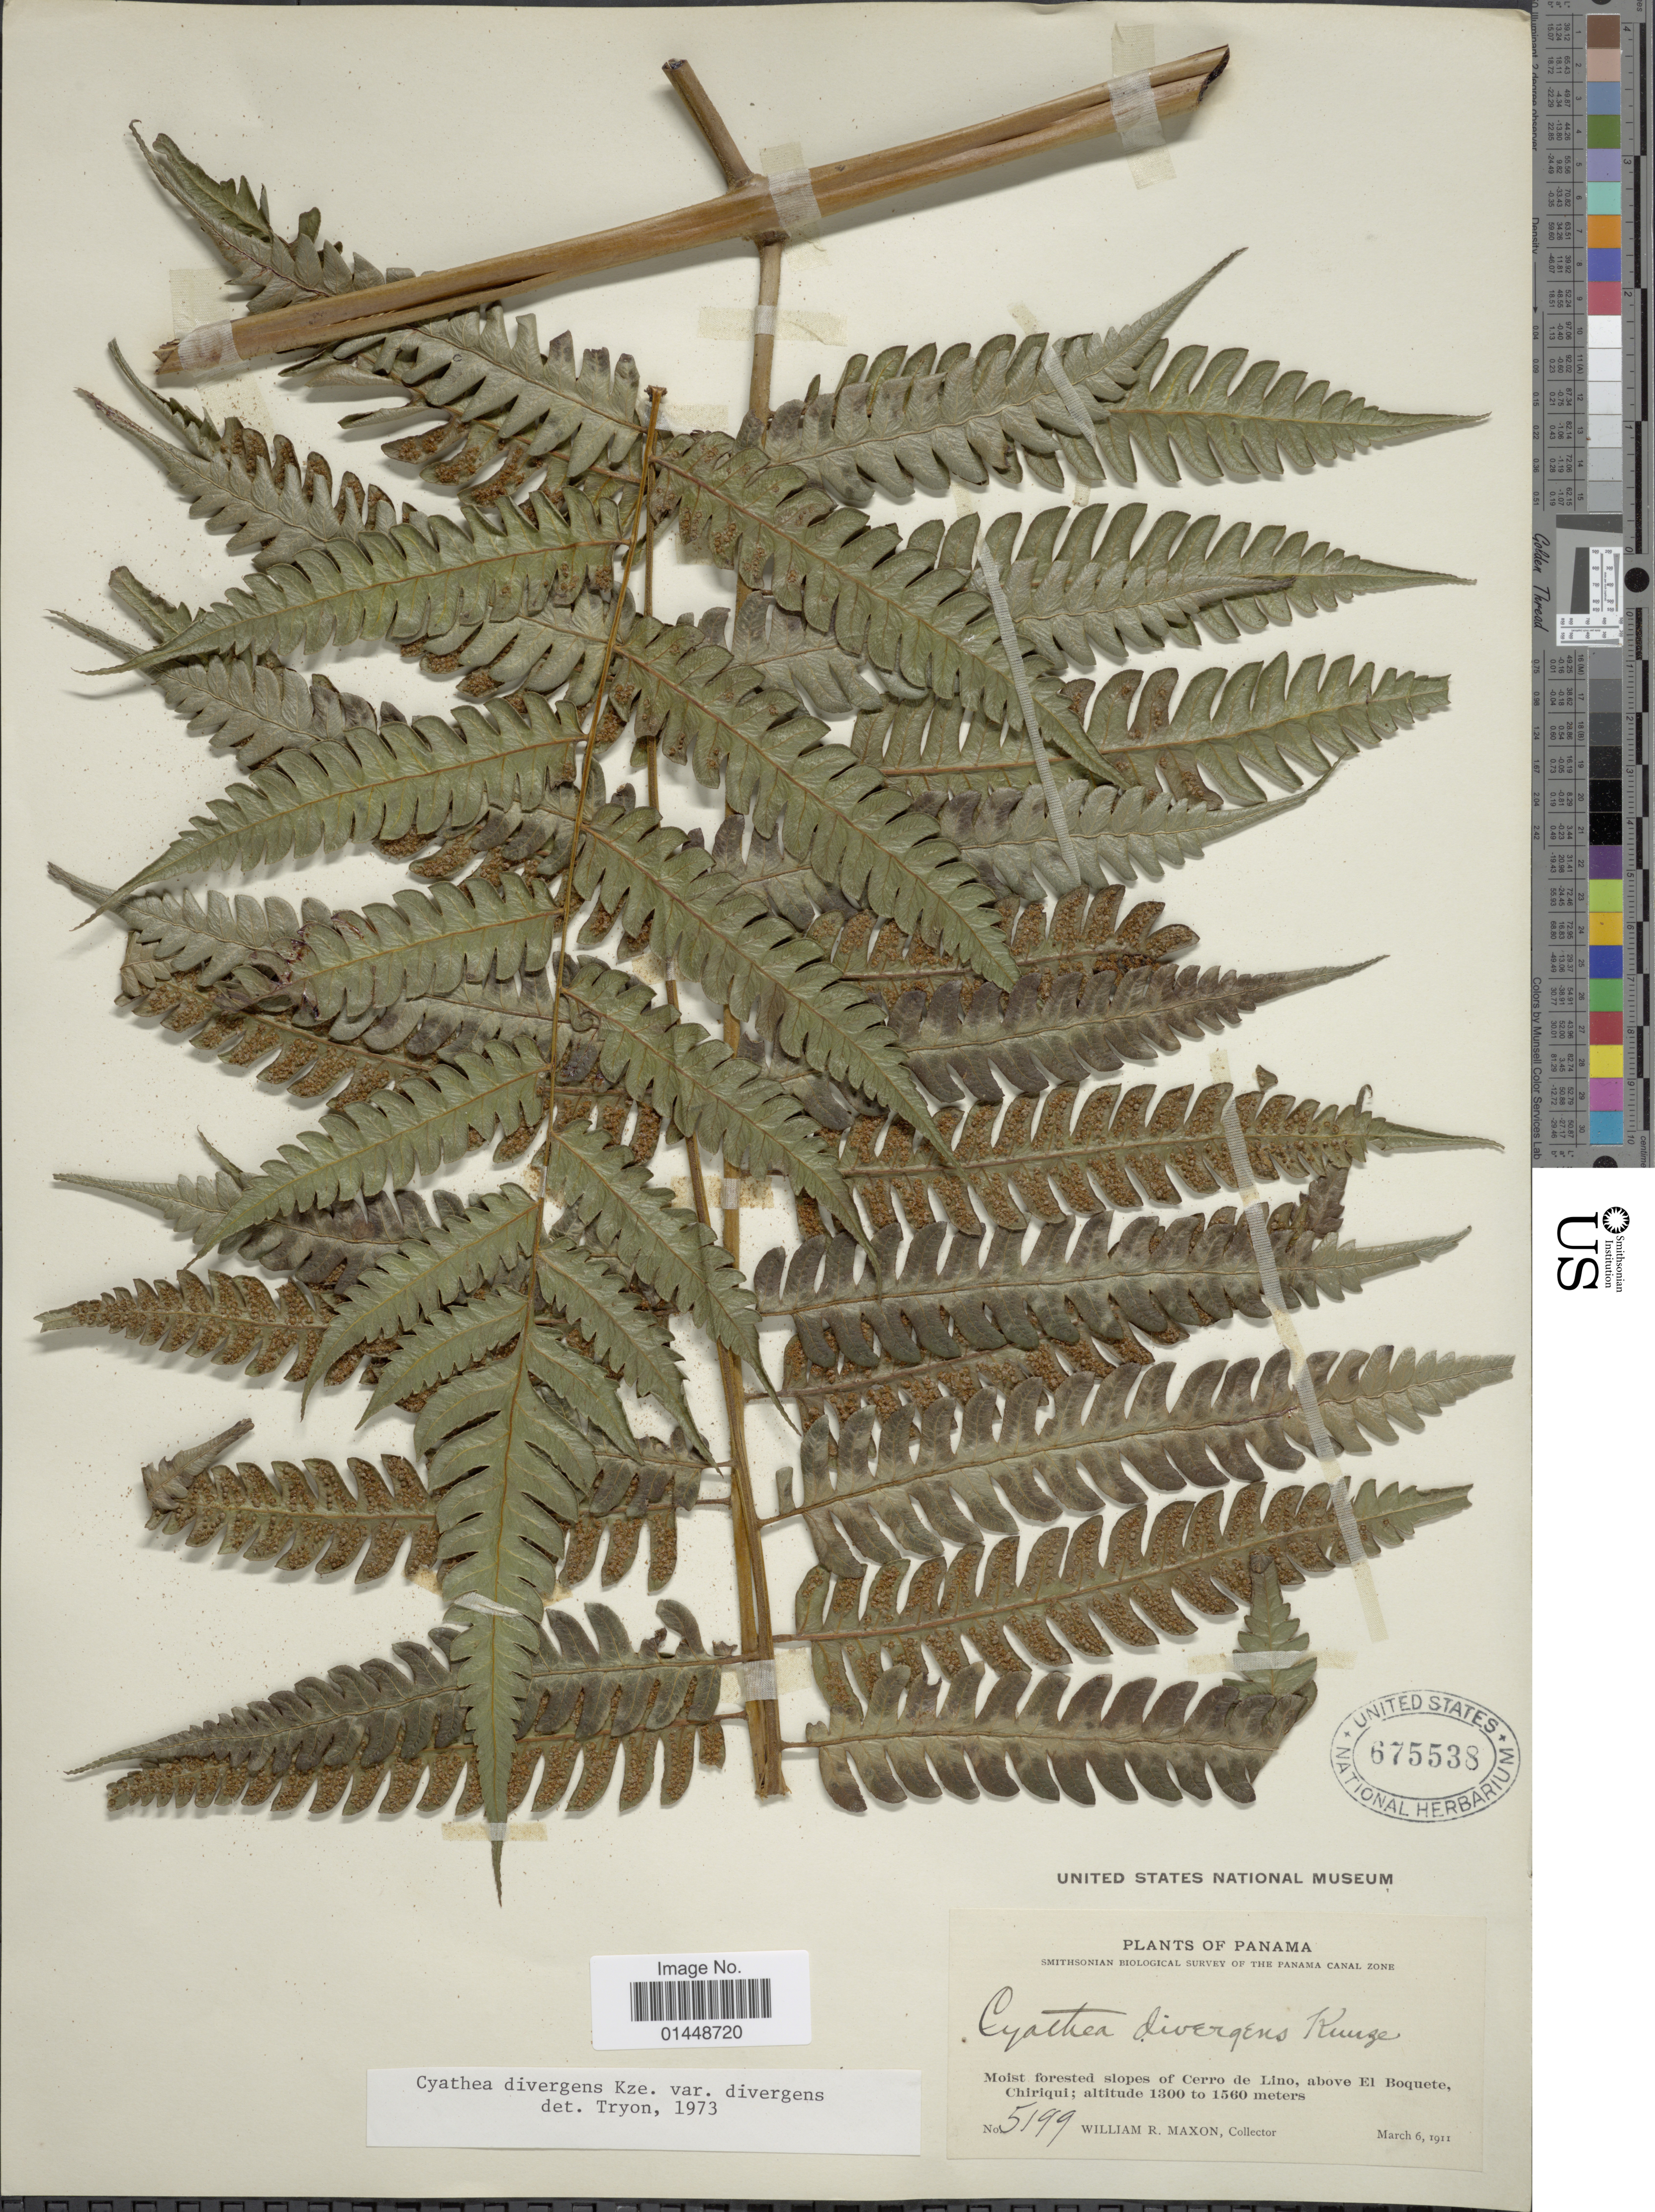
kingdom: Plantae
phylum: Tracheophyta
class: Polypodiopsida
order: Cyatheales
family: Cyatheaceae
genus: Cyathea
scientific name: Cyathea divergens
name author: Kunze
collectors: W. R. Maxon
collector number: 5199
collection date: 1911-03-06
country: Panama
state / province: Chiriqui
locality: Moist forested slopes of Cerro de Lino, above El Boquete, Chiriqui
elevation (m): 1300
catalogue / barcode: US 675538